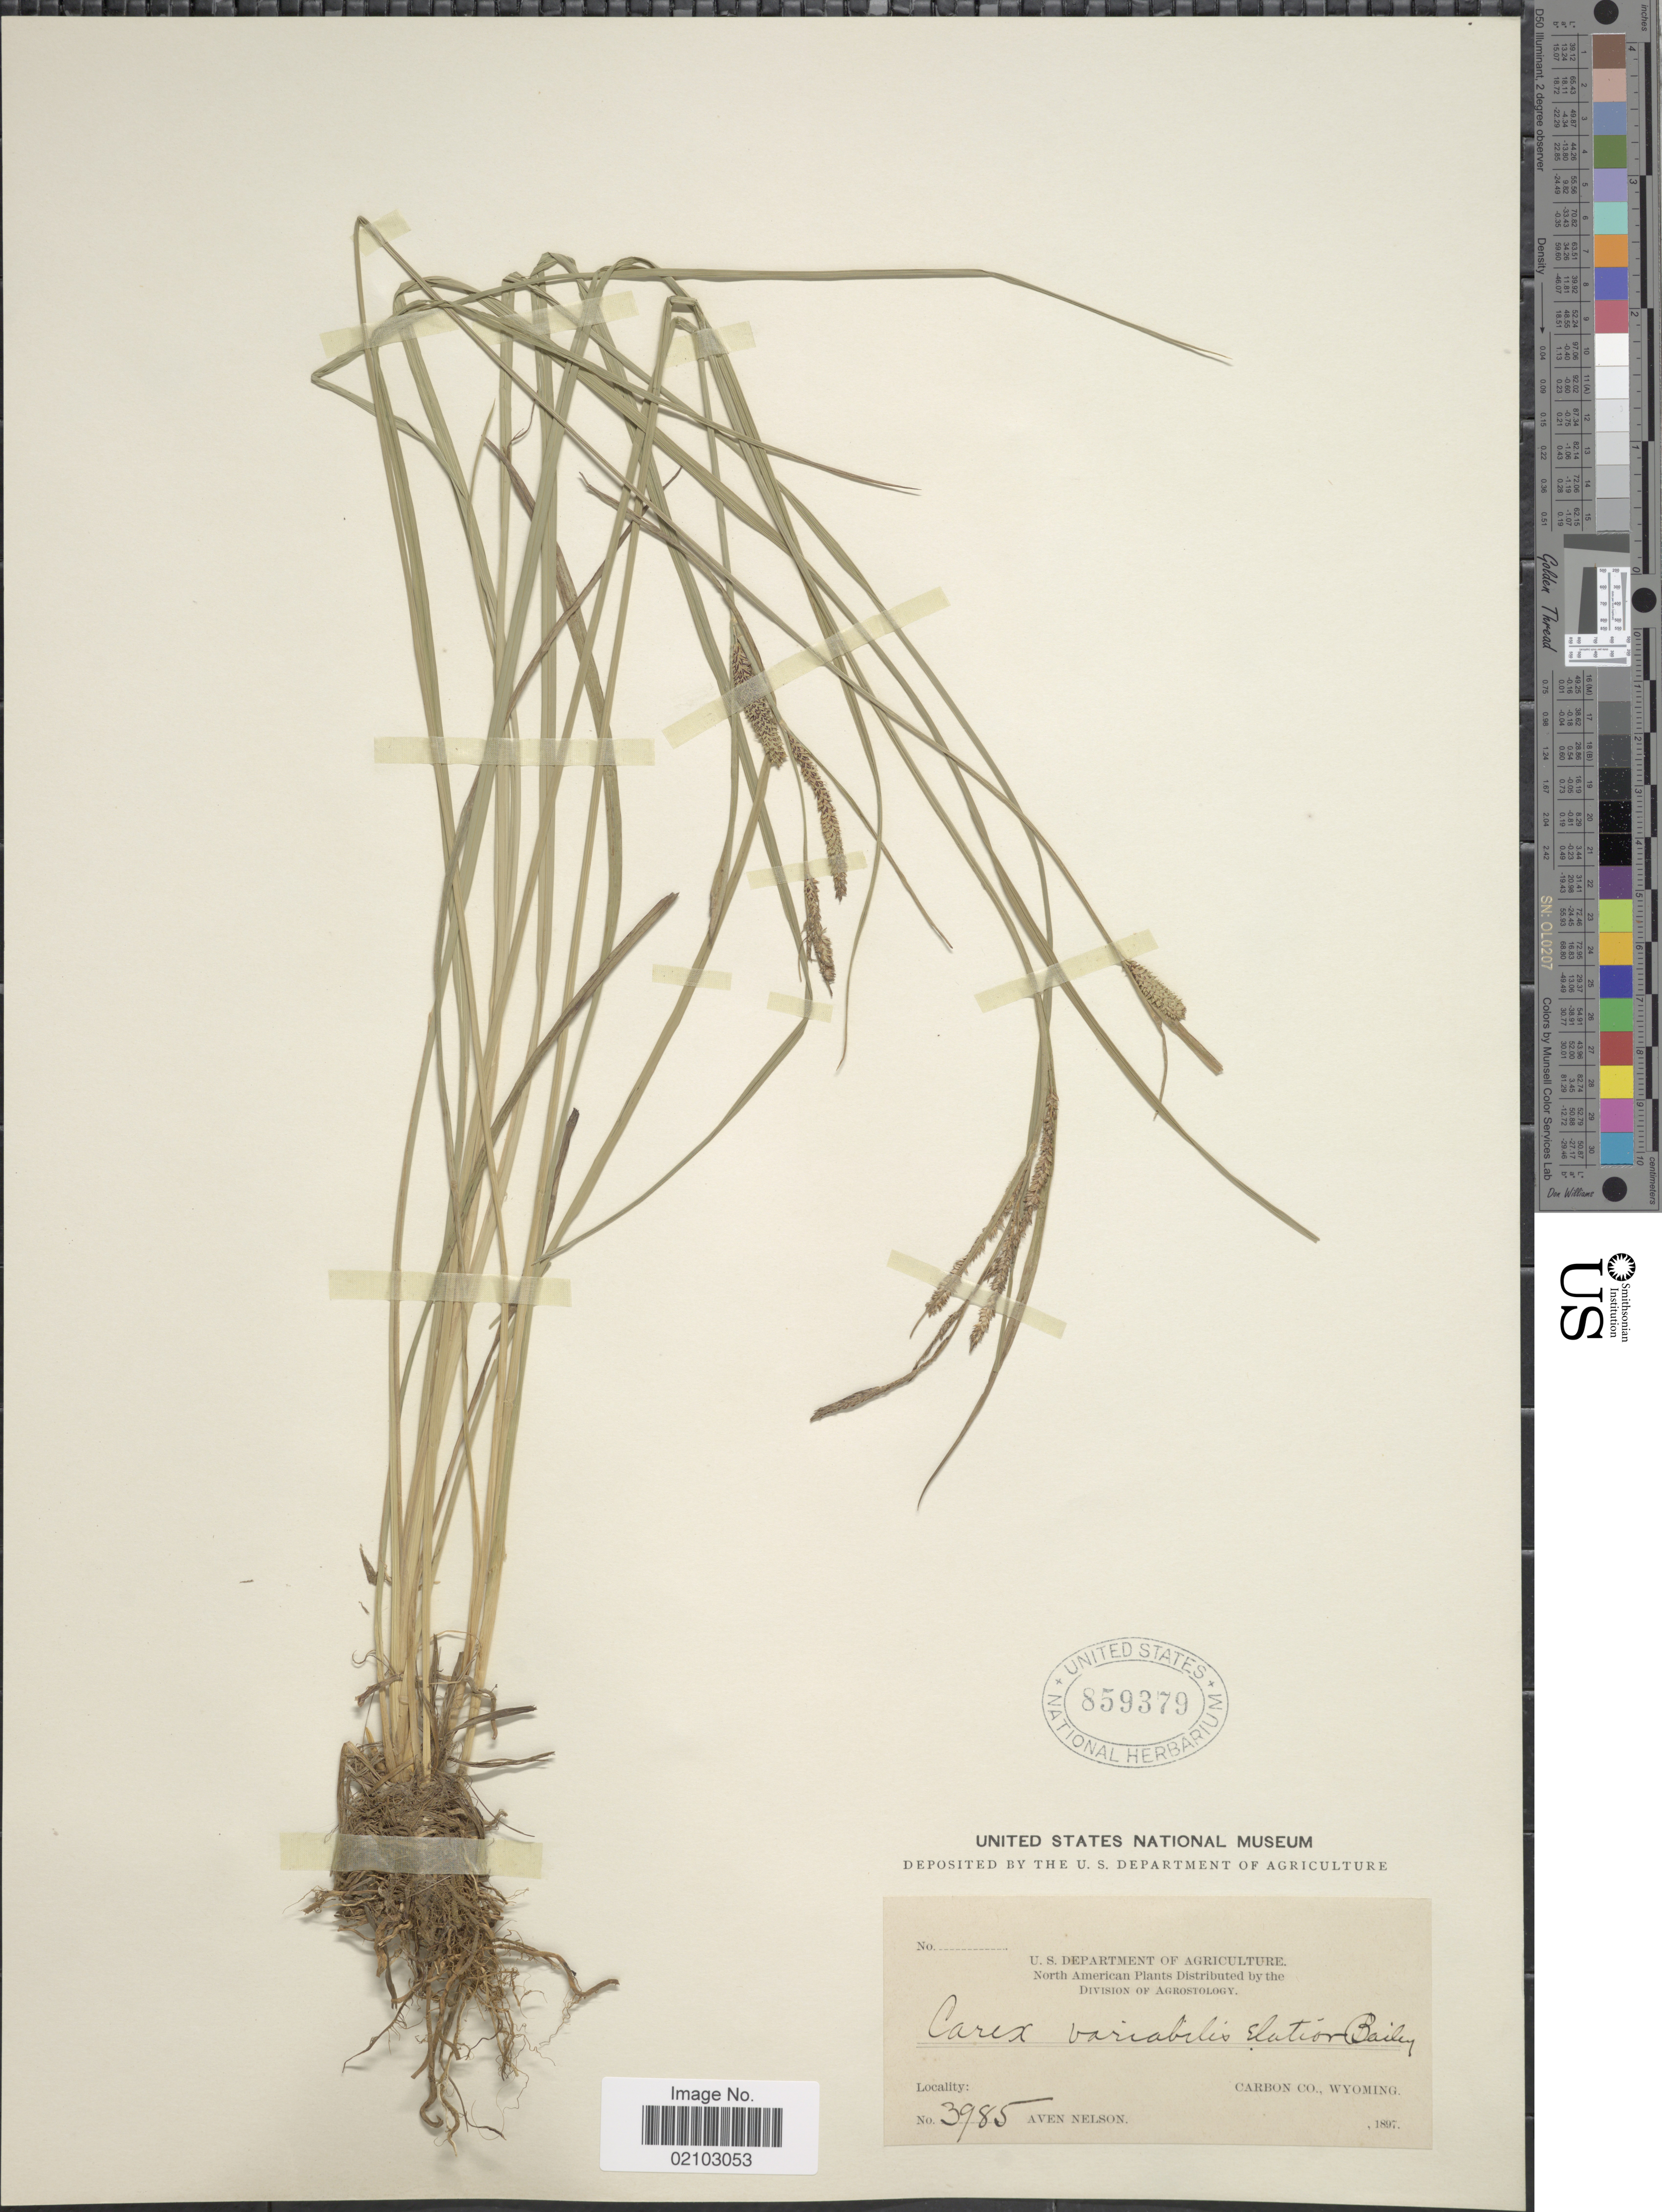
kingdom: Plantae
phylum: Tracheophyta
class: Liliopsida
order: Poales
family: Cyperaceae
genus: Carex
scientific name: Carex aquatilis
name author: Wahlenb.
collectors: A. Nelson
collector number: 3985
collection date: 1897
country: United States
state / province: Wyoming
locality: Carbon Co.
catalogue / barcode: US 859379